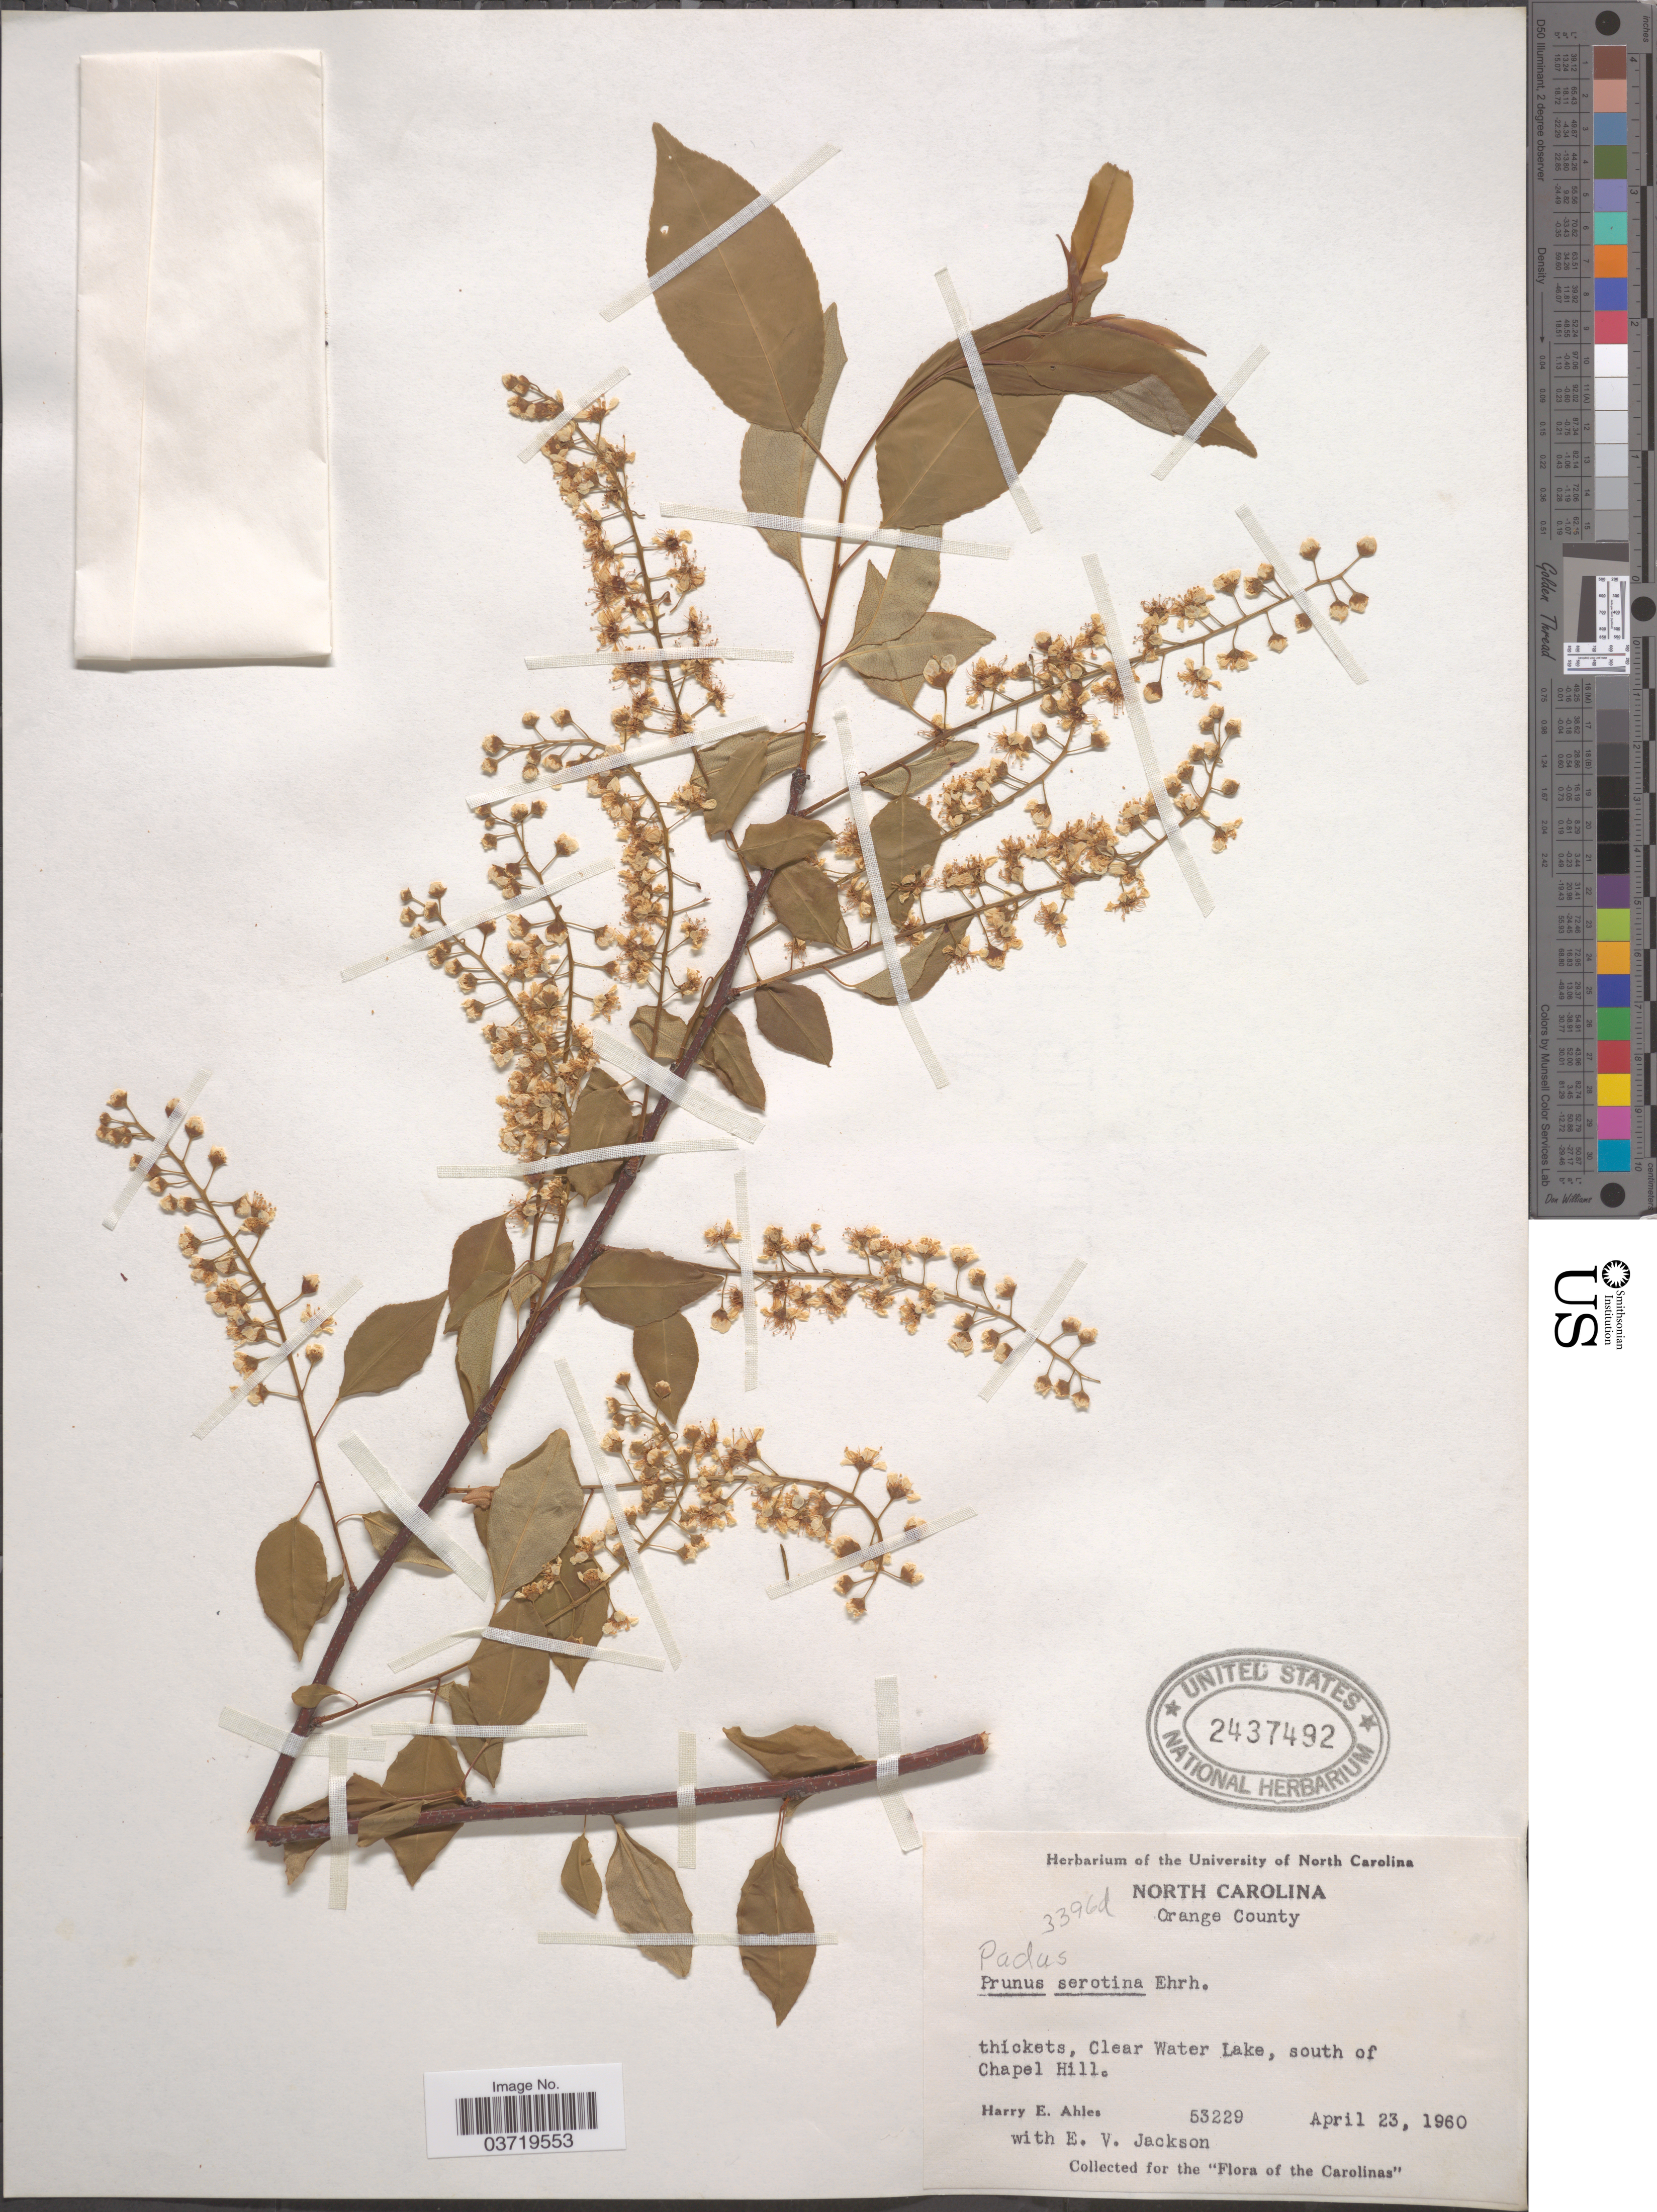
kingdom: Plantae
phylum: Tracheophyta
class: Magnoliopsida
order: Rosales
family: Rosaceae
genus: Prunus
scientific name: Prunus serotina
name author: Ehrh.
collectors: H. E. Ahles & E. Jackson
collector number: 53229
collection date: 1960-04-23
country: United States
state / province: North Carolina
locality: Orange County. Clear Water Lake, south of Chapel Hill.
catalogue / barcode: US 2437492